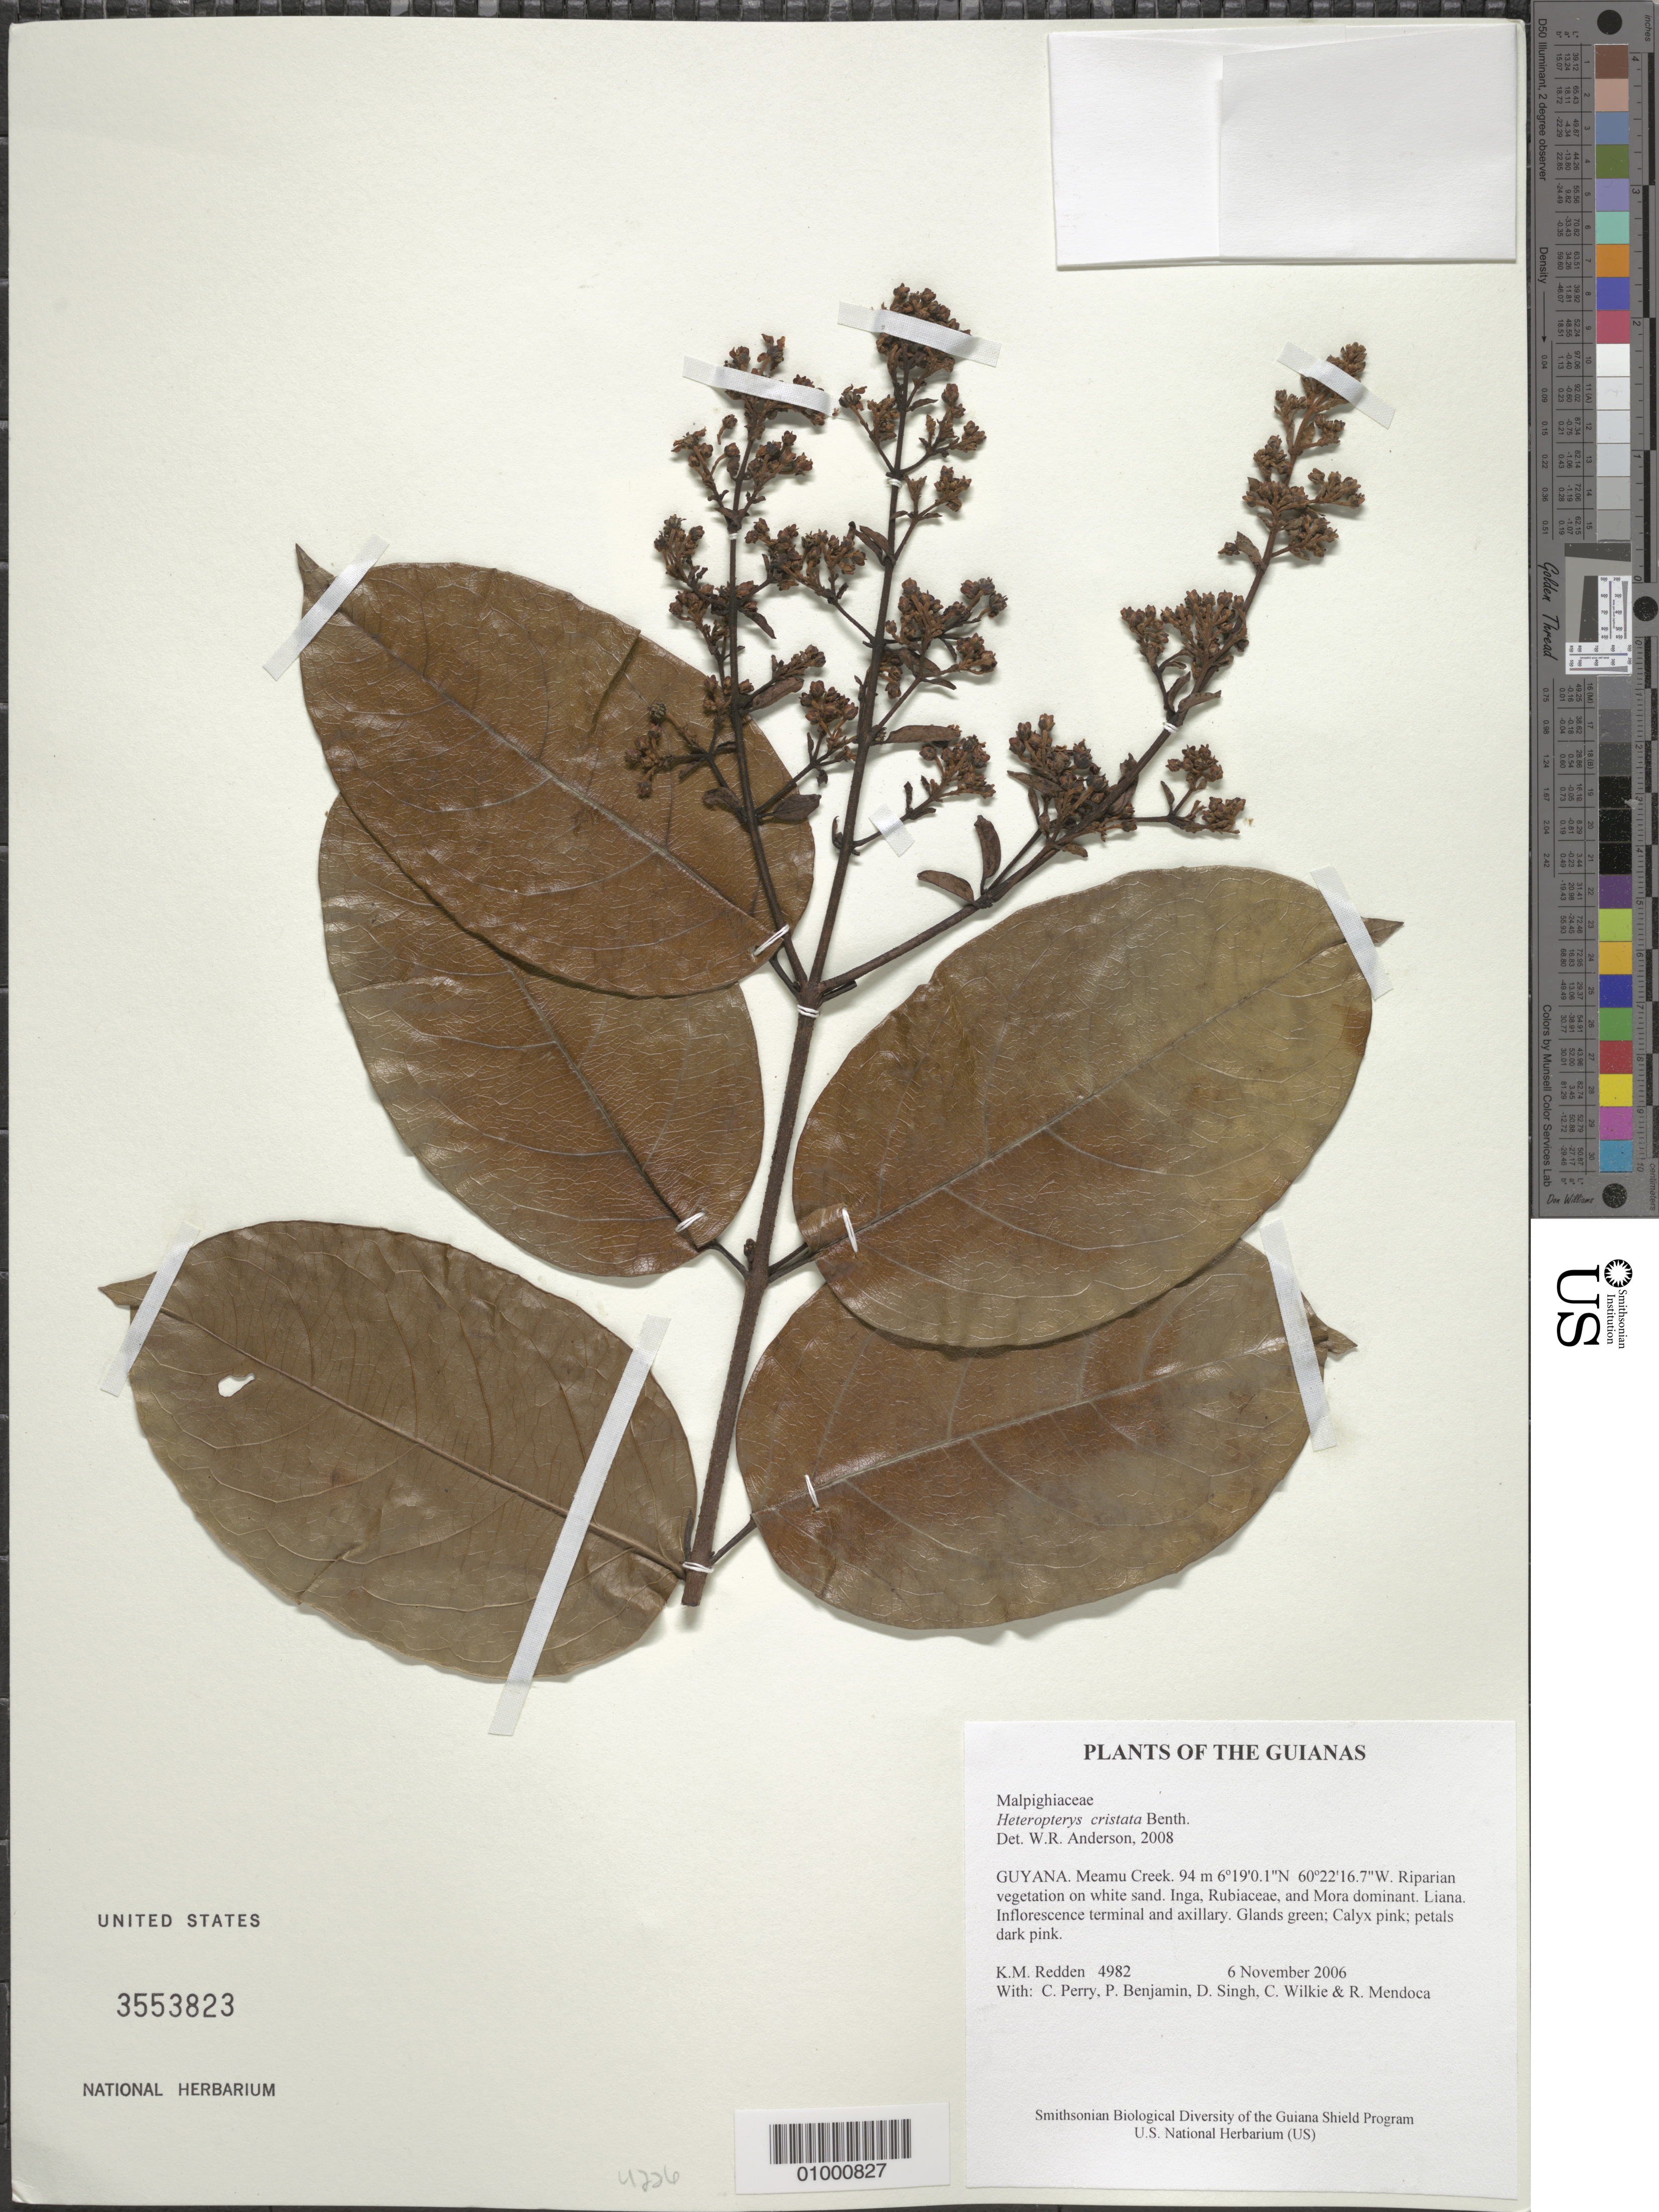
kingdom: Plantae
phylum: Tracheophyta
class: Magnoliopsida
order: Malpighiales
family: Malpighiaceae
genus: Heteropterys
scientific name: Heteropterys cristata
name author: Benth.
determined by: Anderson, W. R., (MICH), University of Michigan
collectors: K. M. Redden, C. Perry, P. Benjamin, D. Singh, C. Wilkie & R. Mendoca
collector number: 4982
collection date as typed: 6 November 2006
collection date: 2006-11-06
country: Guyana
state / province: Cuyuni-Mazaruni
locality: Meamu Creek.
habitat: Riparian vegetation on white sand. Inga, Rubiaceae, and Mora dominant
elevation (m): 94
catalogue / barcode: US 3553823